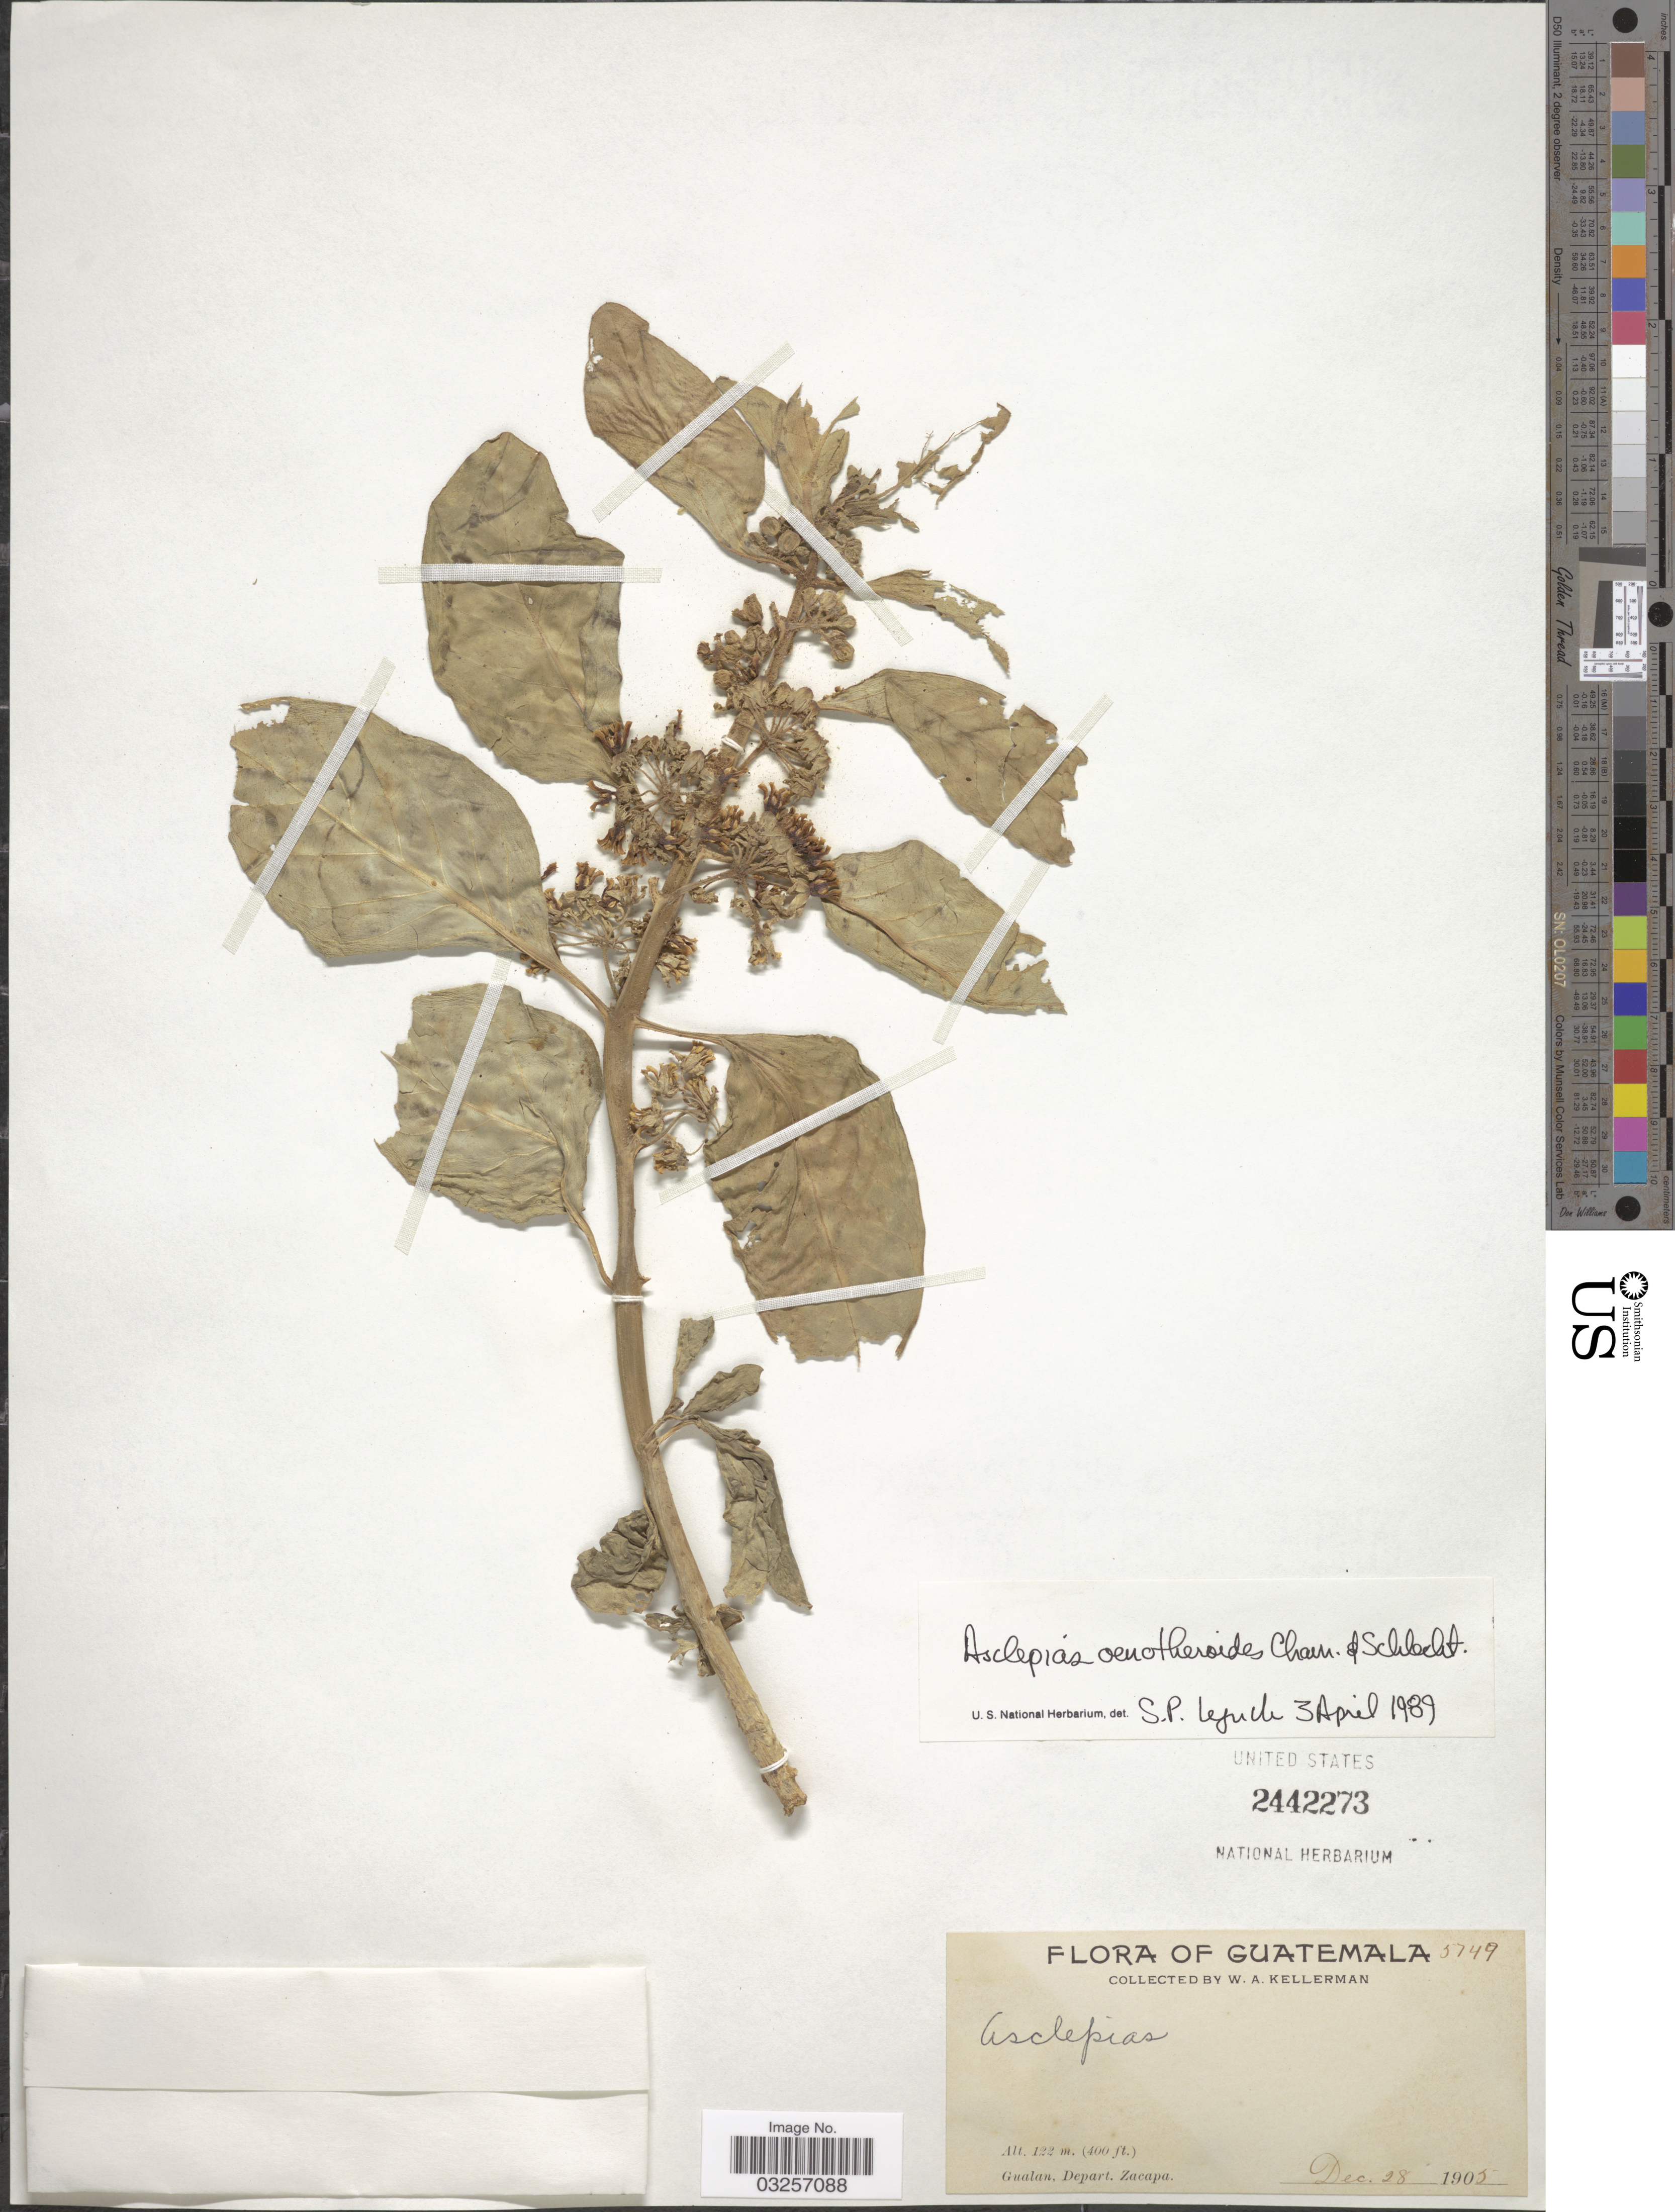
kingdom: Plantae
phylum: Tracheophyta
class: Magnoliopsida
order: Gentianales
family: Apocynaceae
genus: Asclepias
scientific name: Asclepias oenotheroides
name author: Schltdl. & Cham.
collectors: W. Kellerman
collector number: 5749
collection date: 1905-12-28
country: Guatemala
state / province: Zacapa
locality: Gualan, Depart. Zacapa.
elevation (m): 122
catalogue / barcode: US 2442273